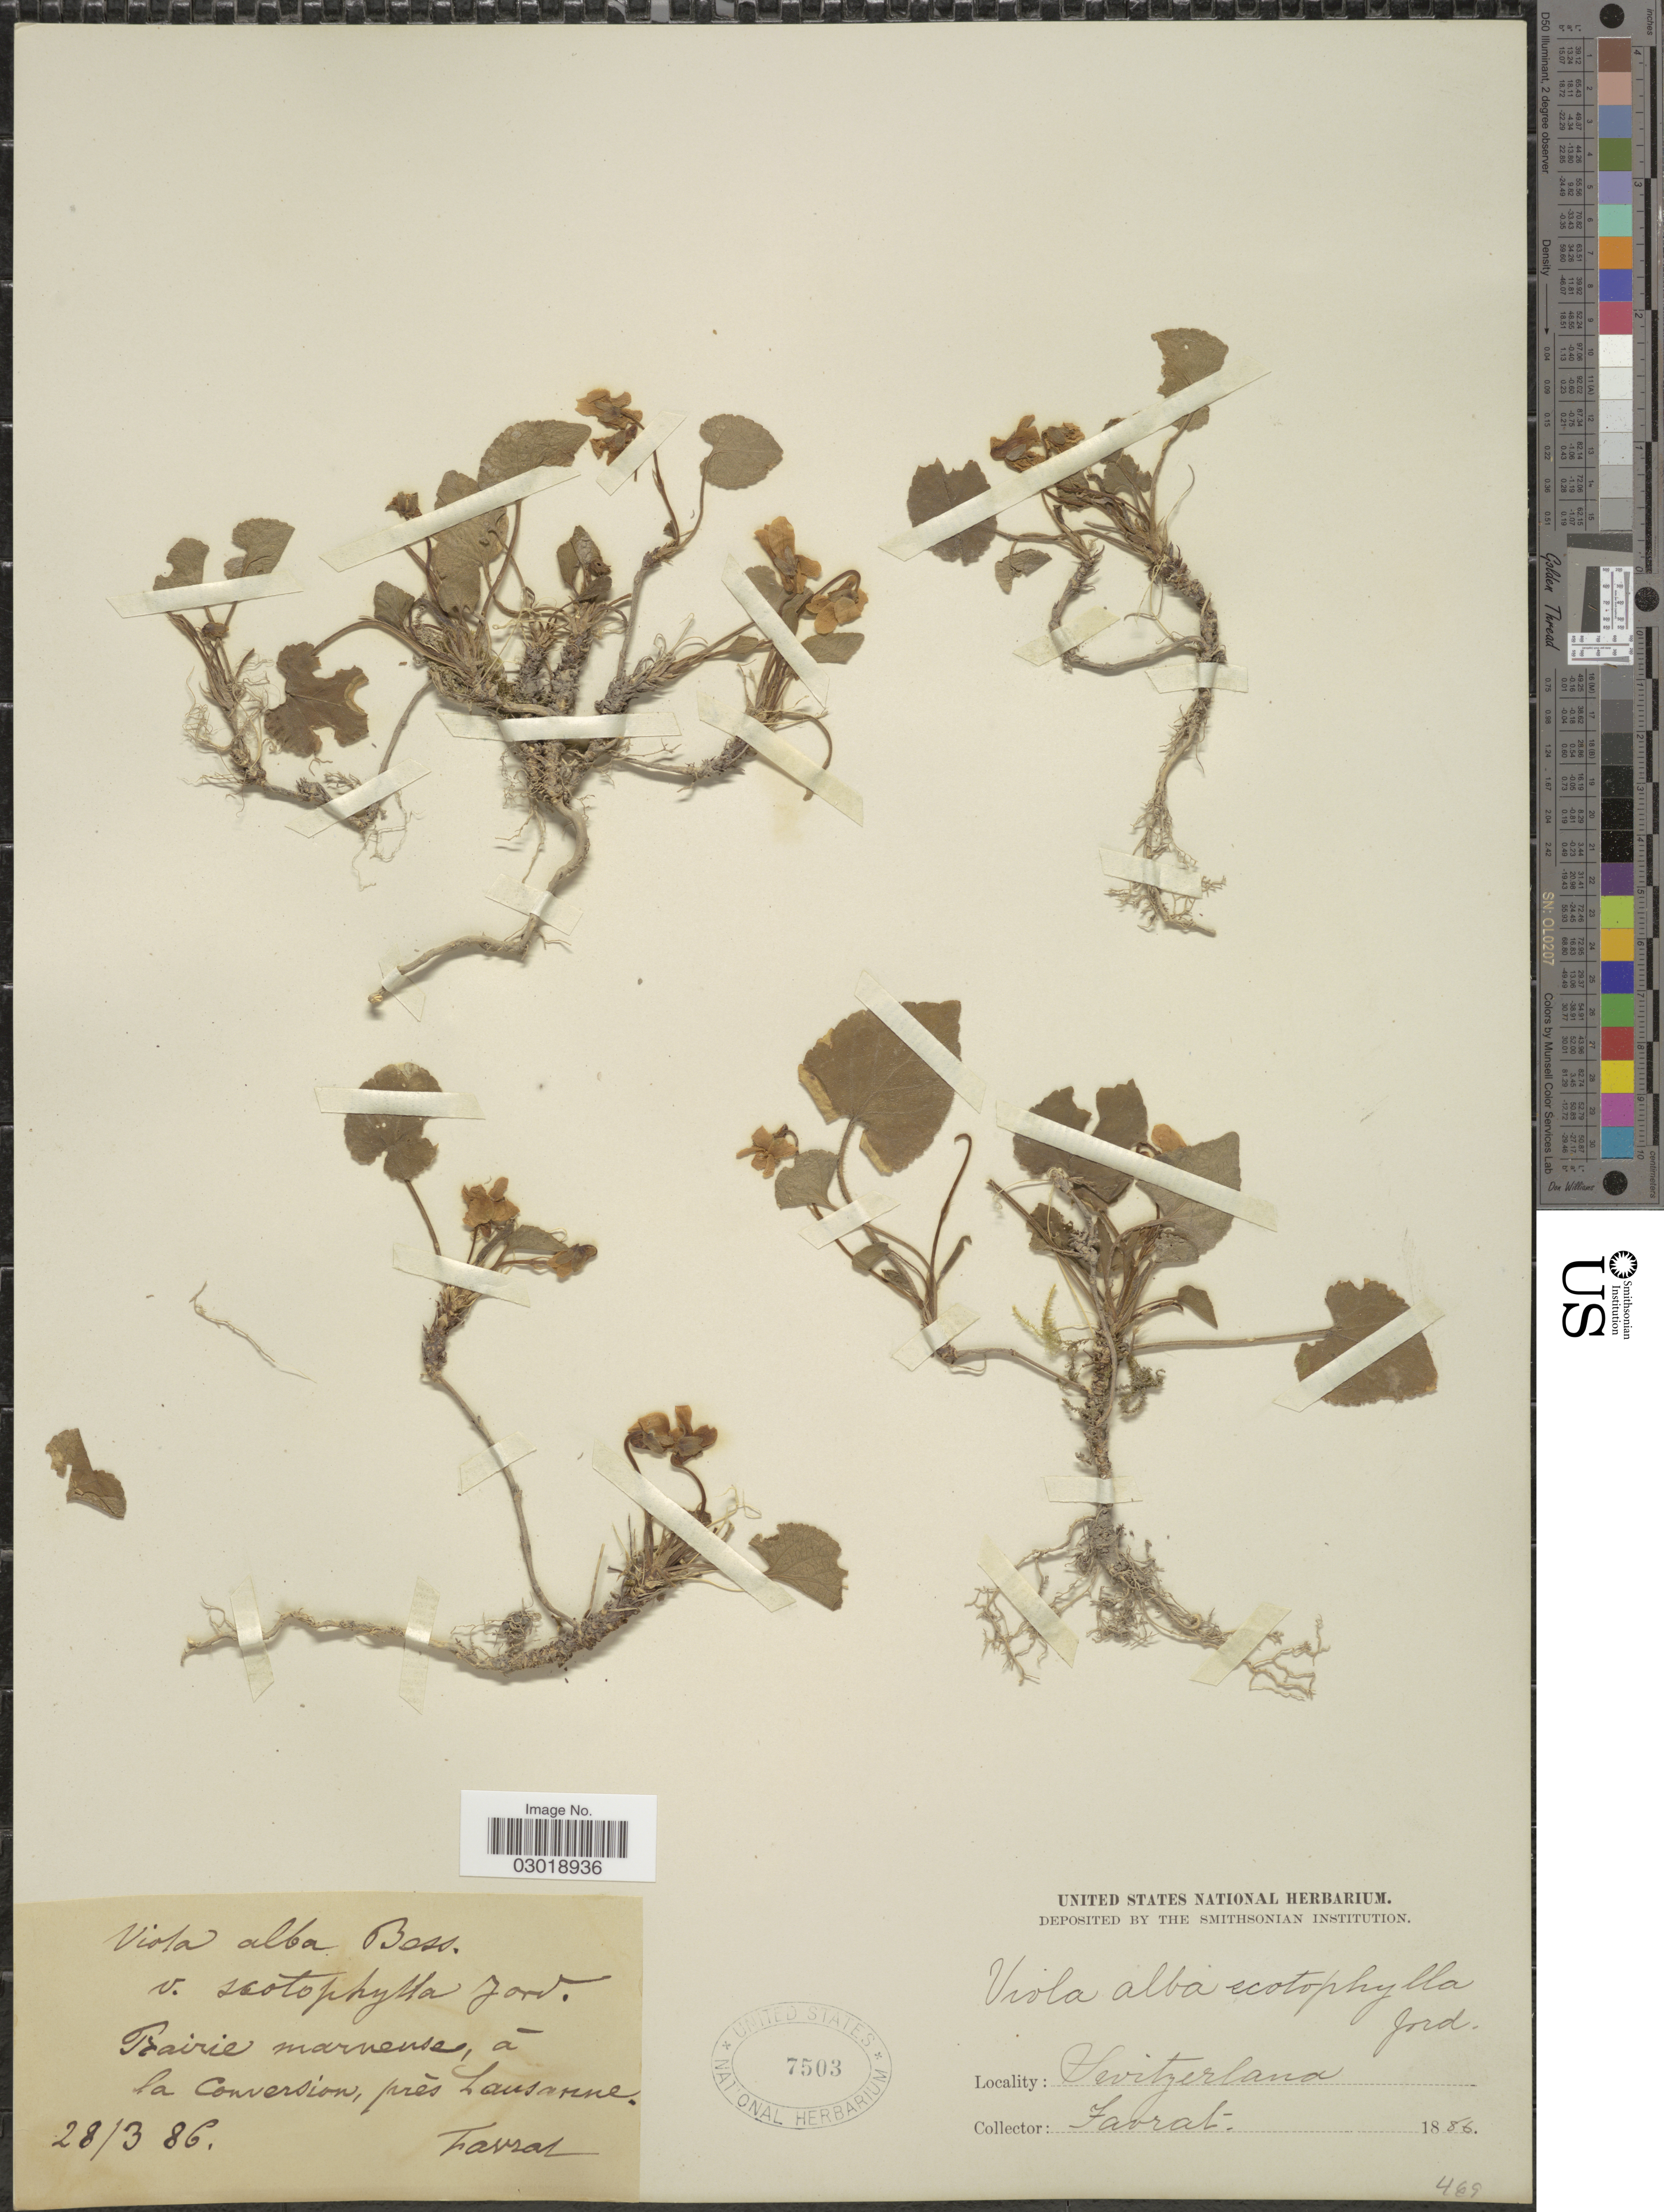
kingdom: Plantae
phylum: Tracheophyta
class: Magnoliopsida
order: Malpighiales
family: Violaceae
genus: Viola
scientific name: Viola scotophylla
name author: Jord.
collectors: L. Favrat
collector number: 469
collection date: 1886-03-28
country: Switzerland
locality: Á la Conversion, prés Lausanne.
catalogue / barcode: US 7503